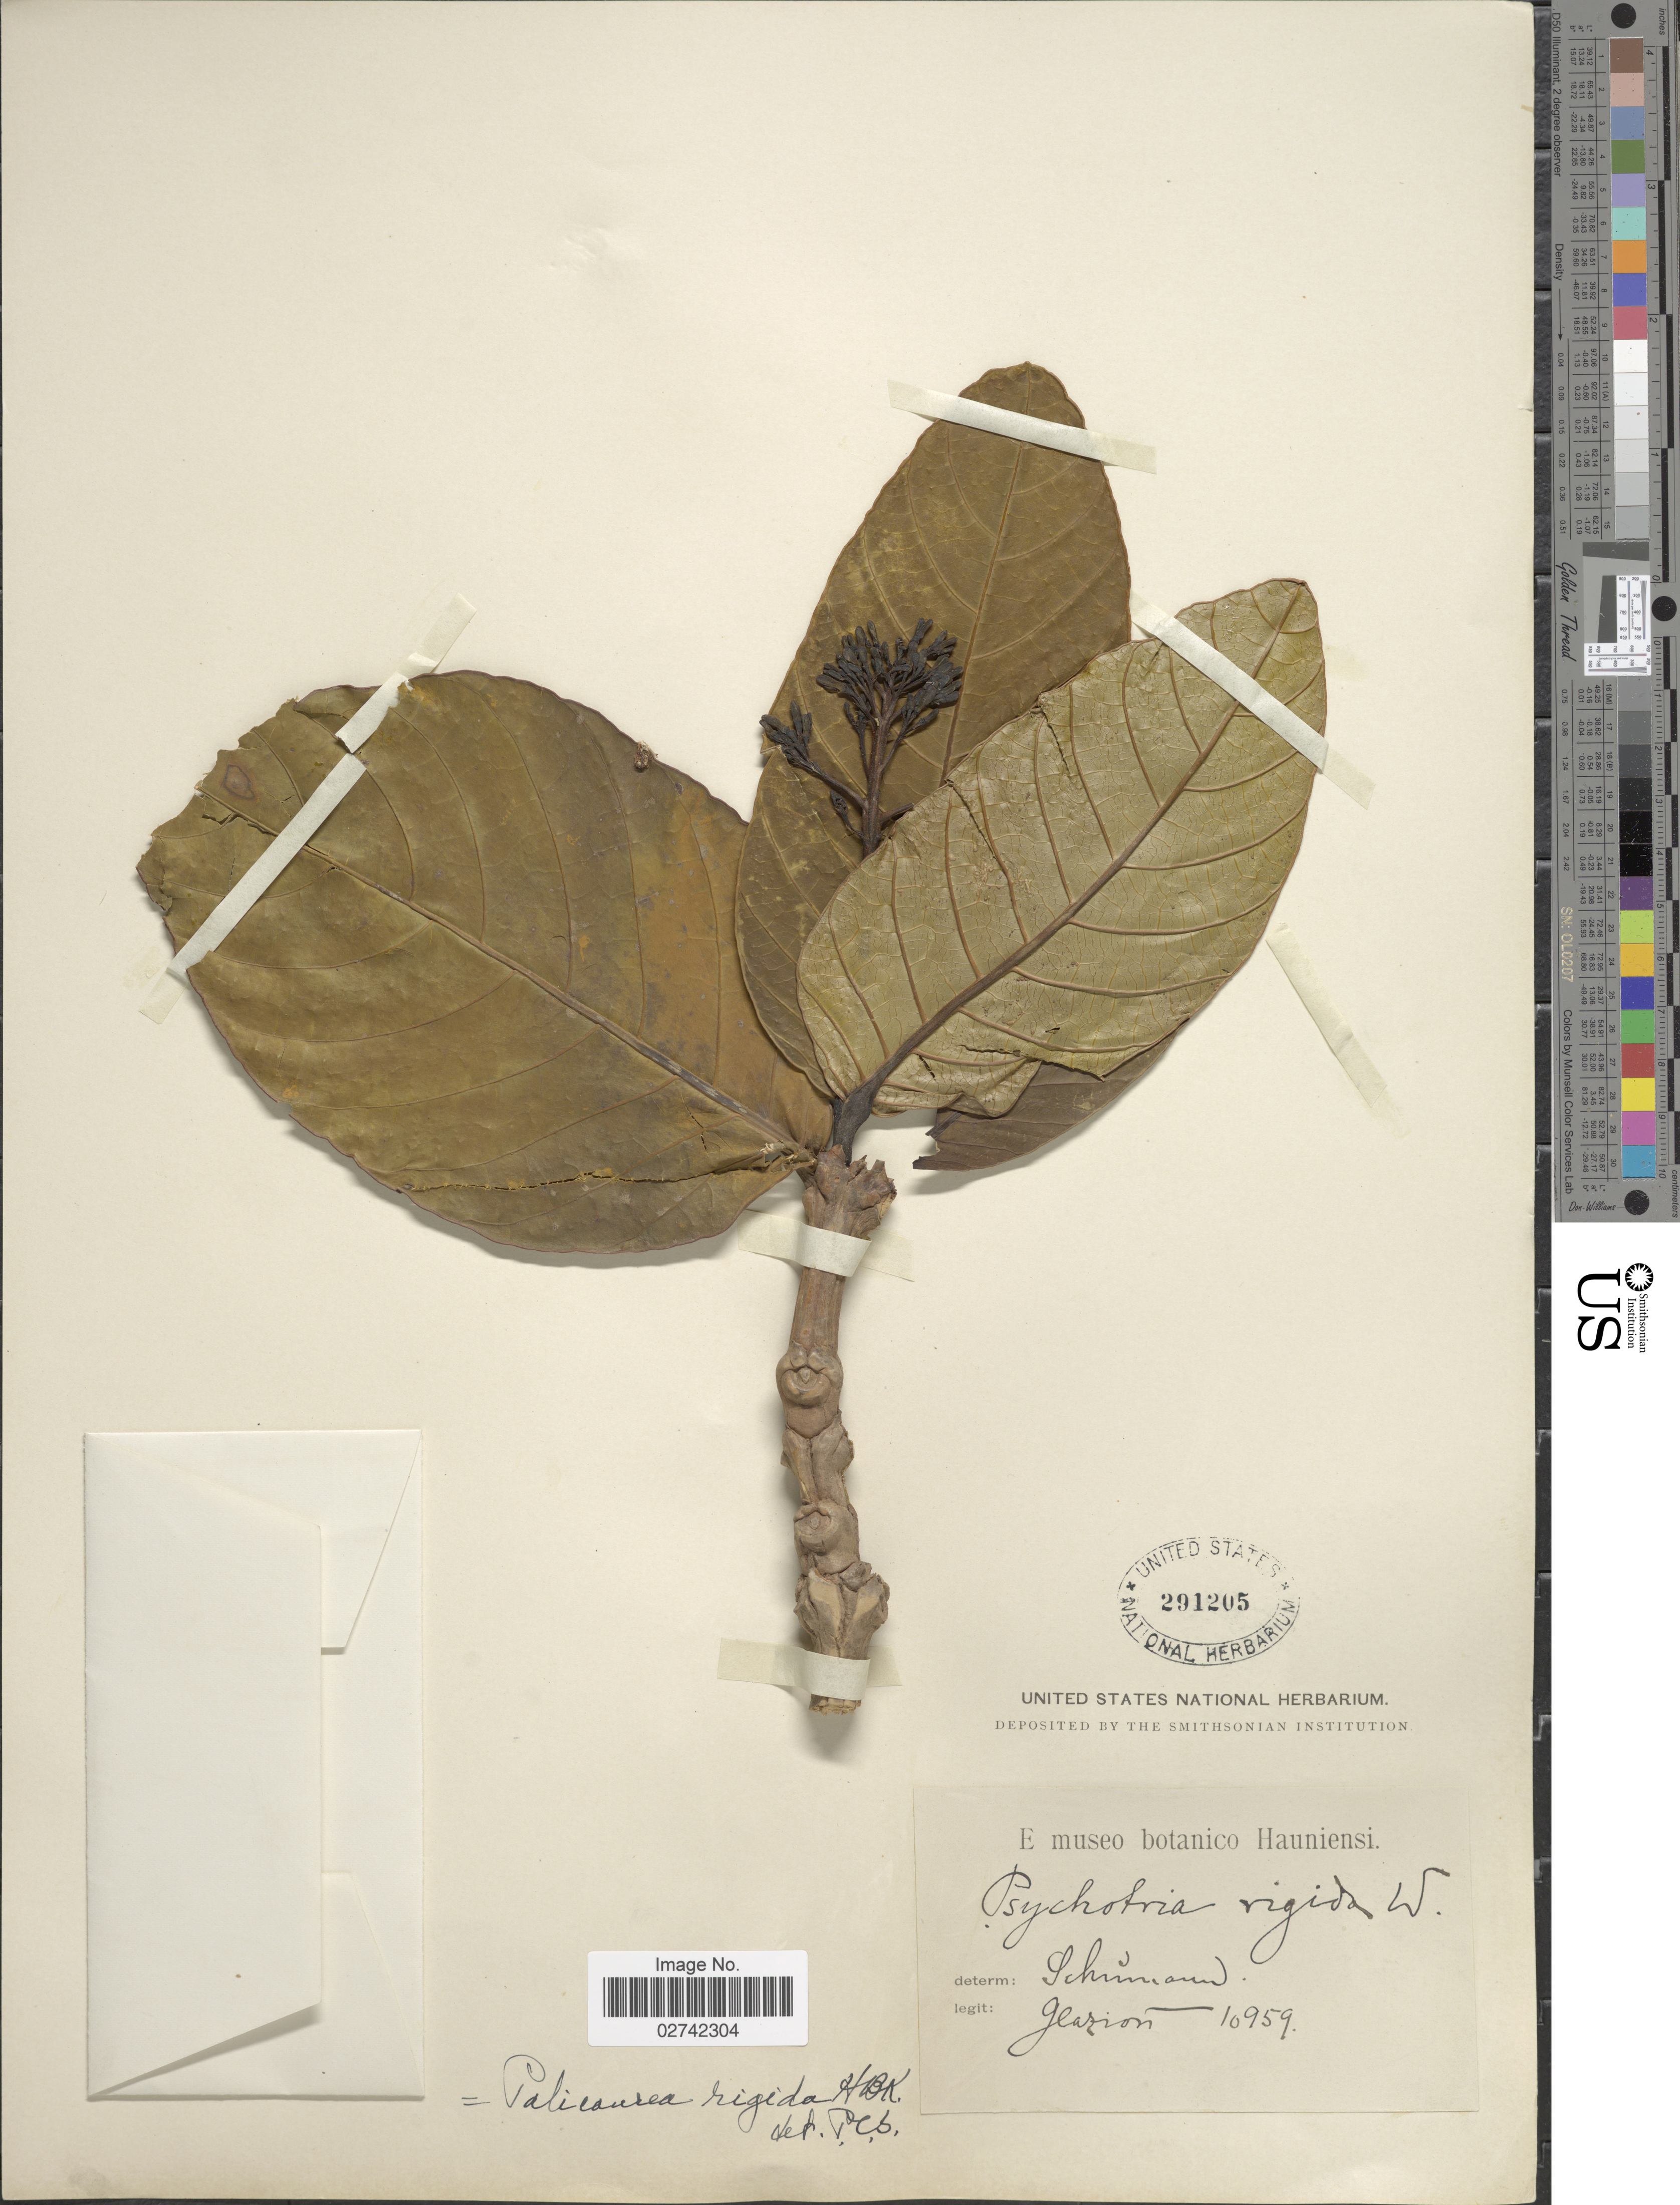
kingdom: Plantae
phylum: Tracheophyta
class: Magnoliopsida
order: Gentianales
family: Rubiaceae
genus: Palicourea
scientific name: Palicourea rigida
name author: Kunth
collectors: Glaziou, --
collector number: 10959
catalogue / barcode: US 291205